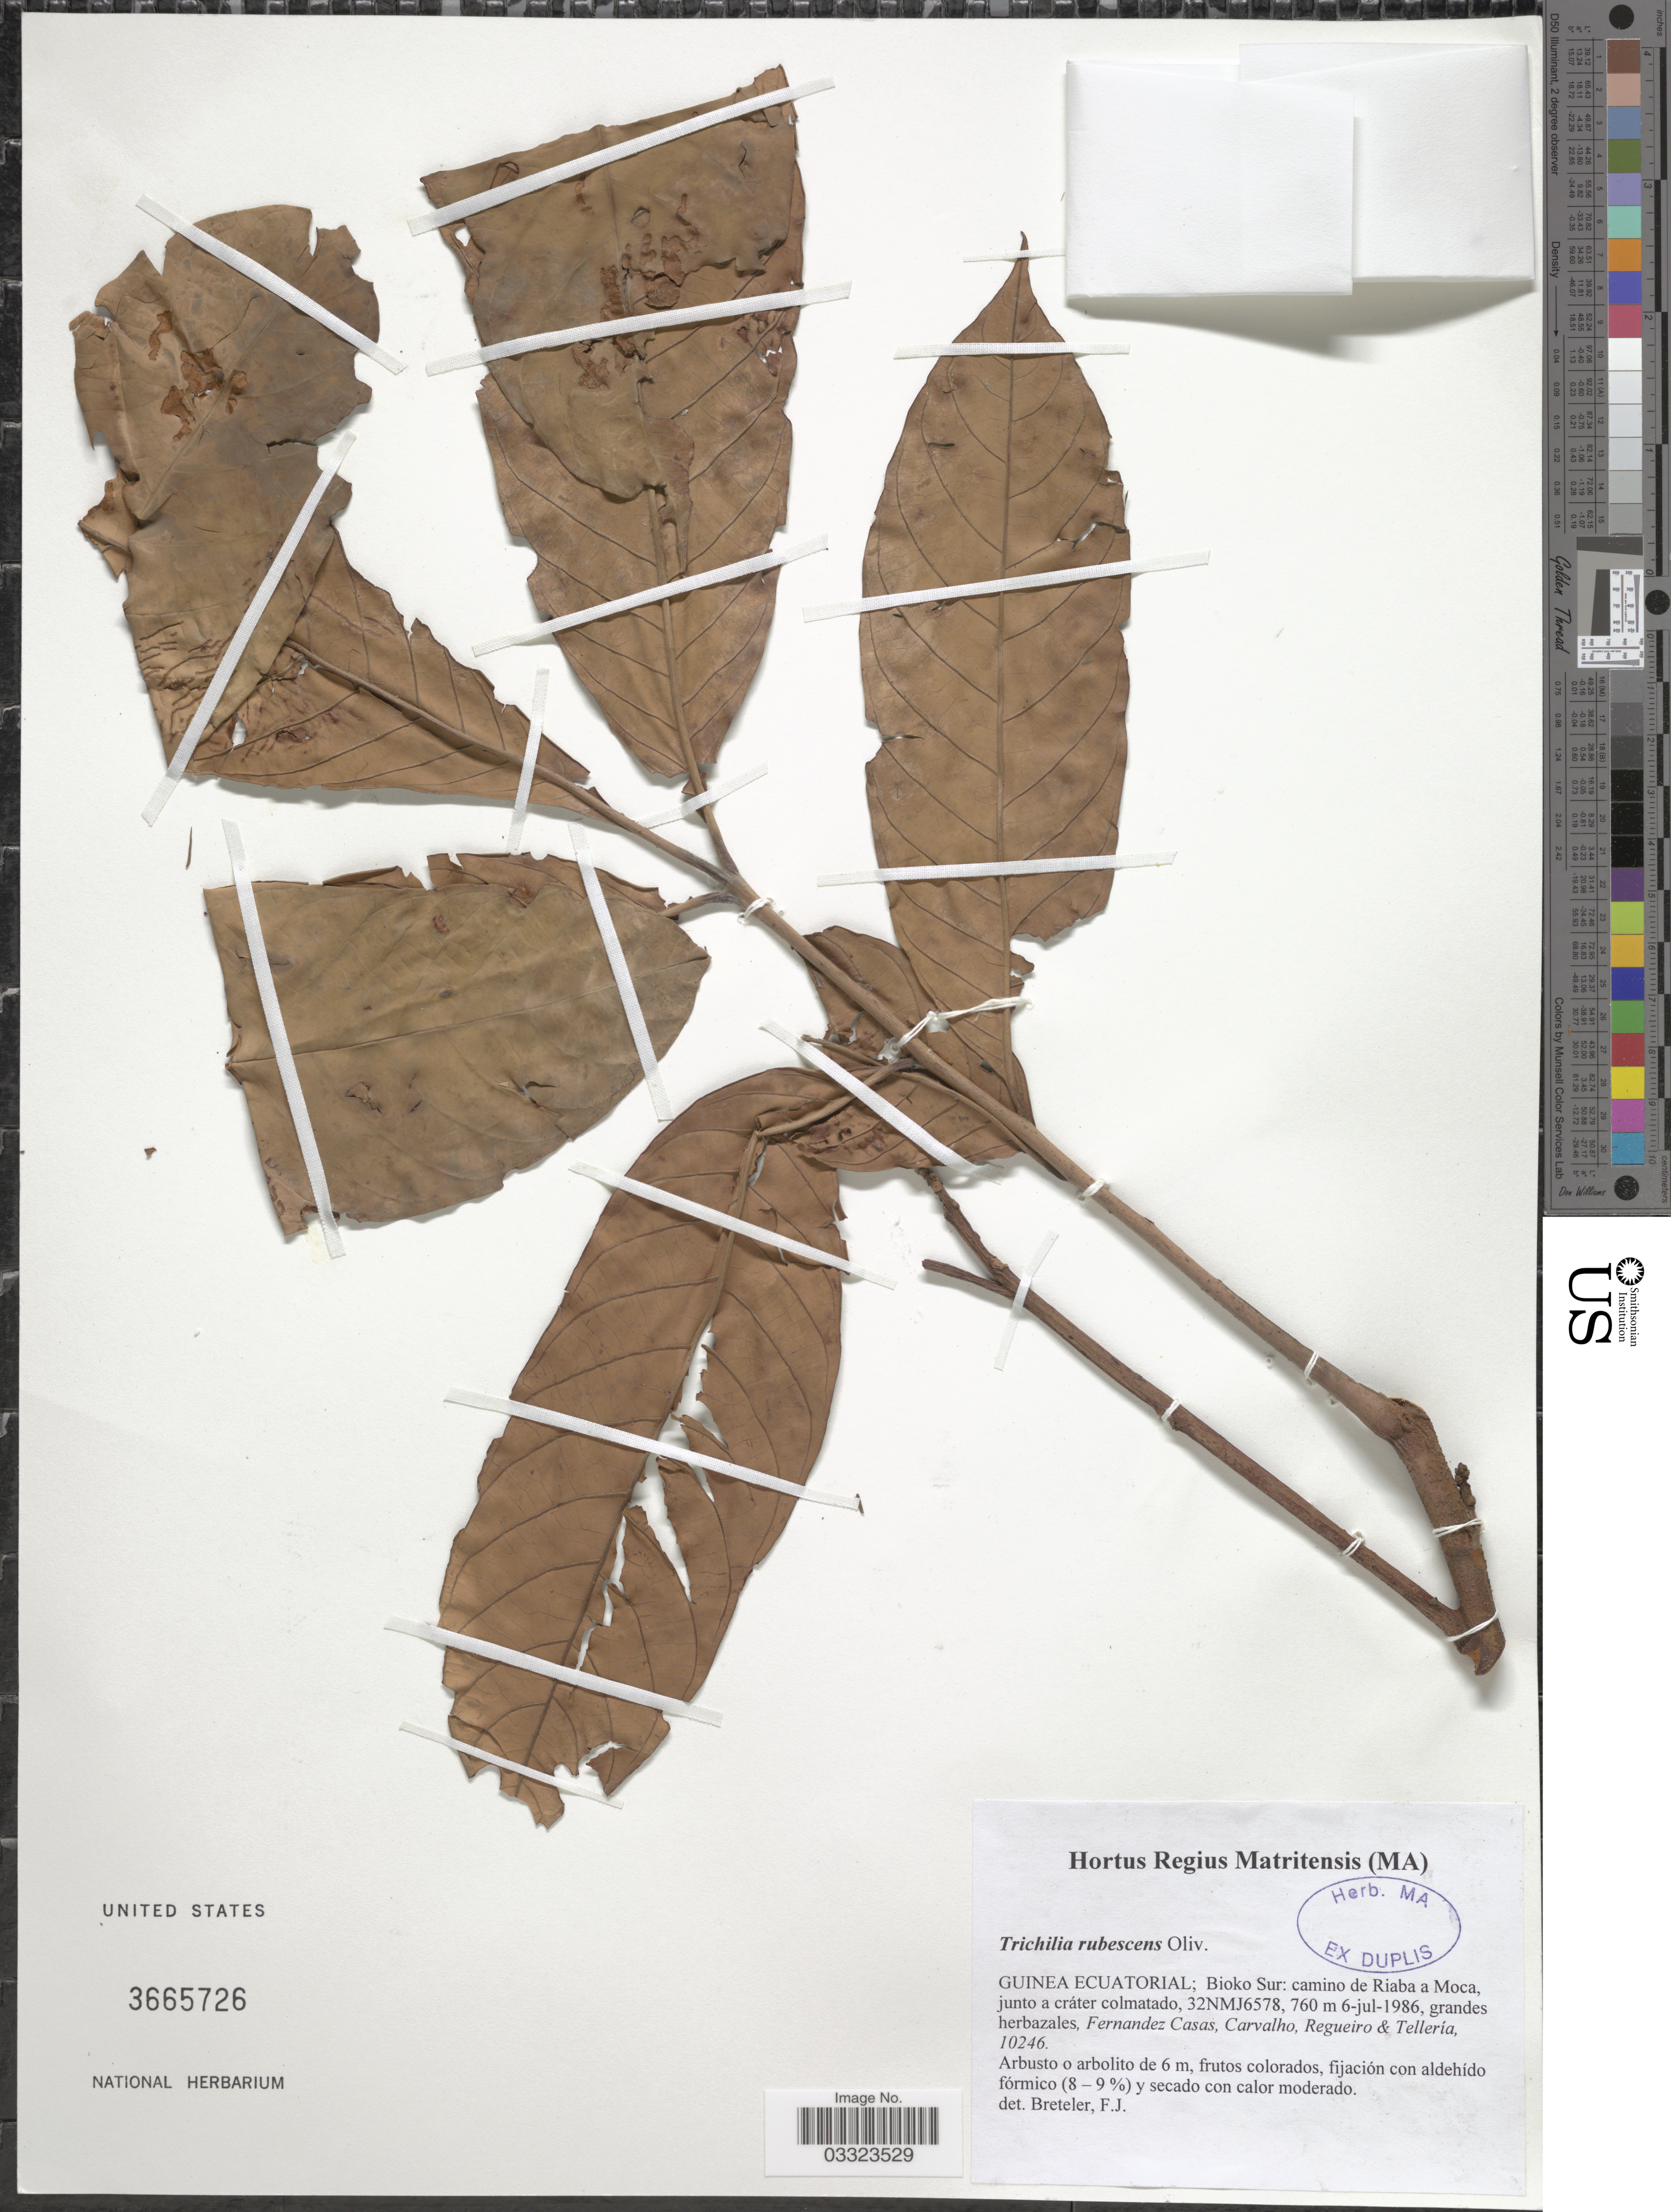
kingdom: Plantae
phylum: Tracheophyta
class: Magnoliopsida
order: Sapindales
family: Meliaceae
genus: Trichilia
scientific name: Trichilia rubescens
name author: Oliv.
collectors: F. Casas, Carvalho, --, -. Regueiro & -. Telleria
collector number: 10246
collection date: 1986-07-06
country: Equatorial Guinea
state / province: Bioko Sur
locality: Camino de Riaba a Moca, junto a cráter colmatado, 32NMJ6578.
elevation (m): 760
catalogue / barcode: US 3665726